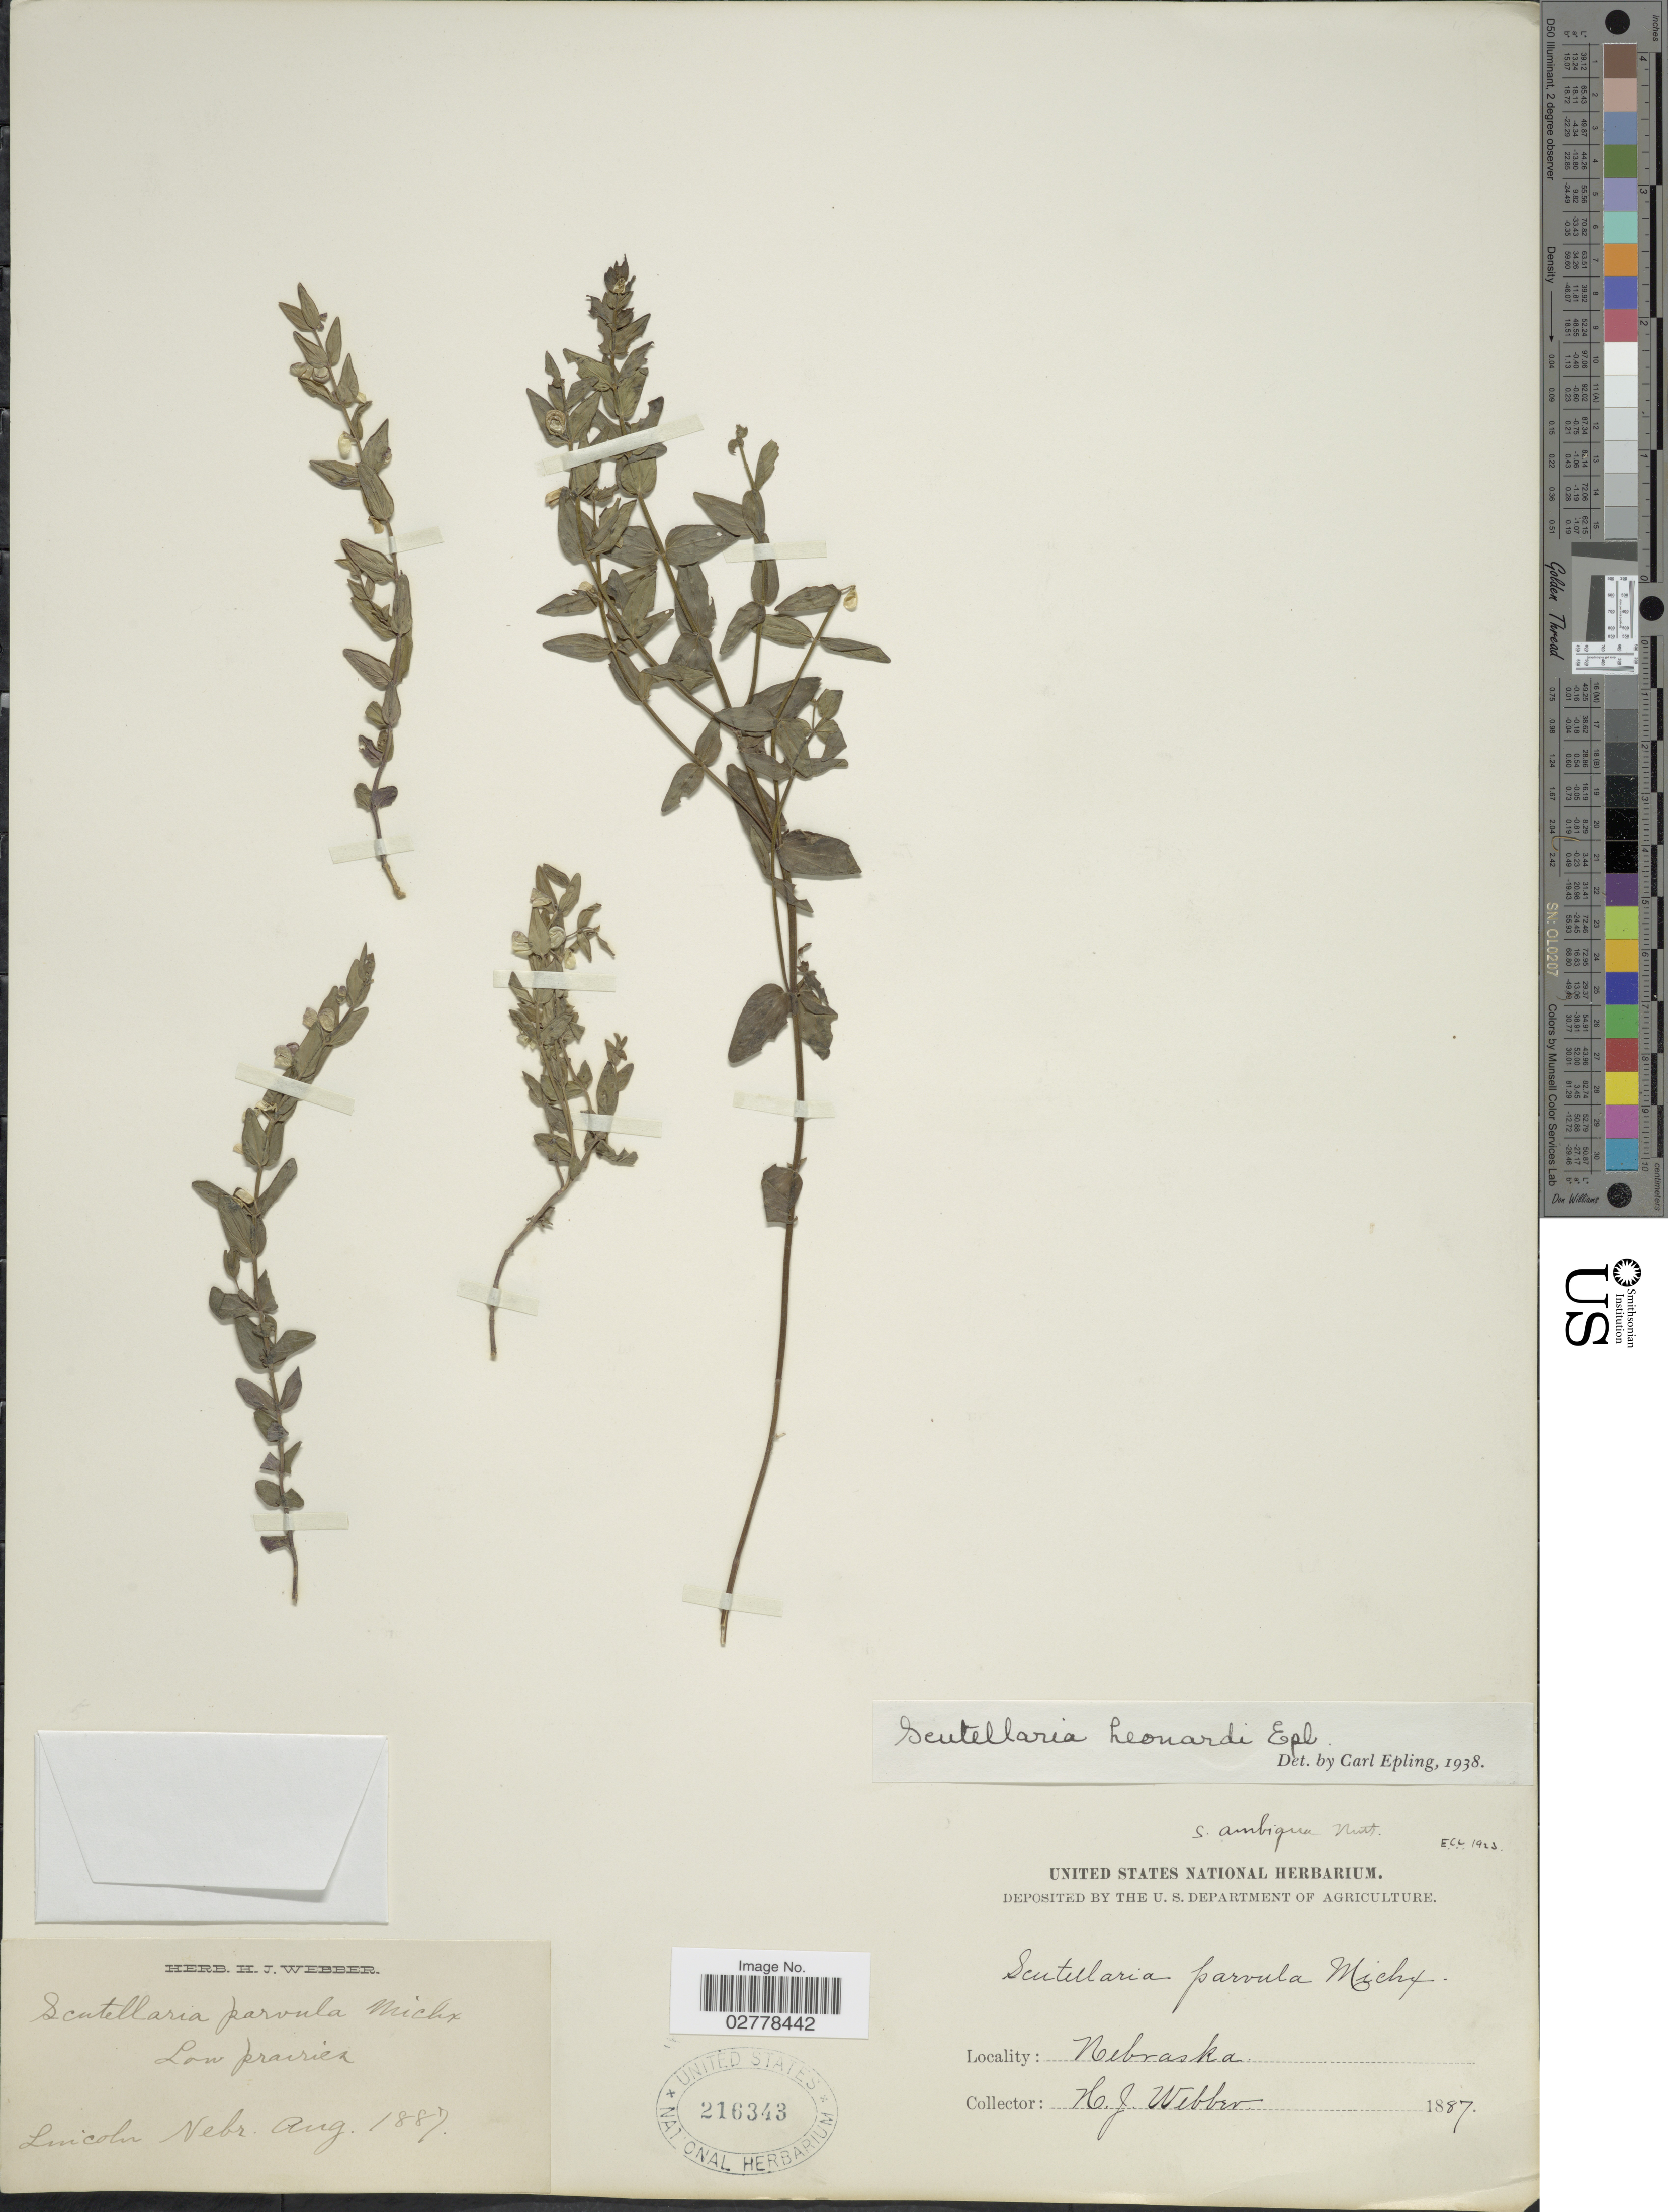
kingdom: Plantae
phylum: Tracheophyta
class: Magnoliopsida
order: Lamiales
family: Lamiaceae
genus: Scutellaria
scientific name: Scutellaria leonardii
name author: Epling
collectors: H. Webber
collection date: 1887-08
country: United States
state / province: Nebraska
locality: Lincoln.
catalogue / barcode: US 216343